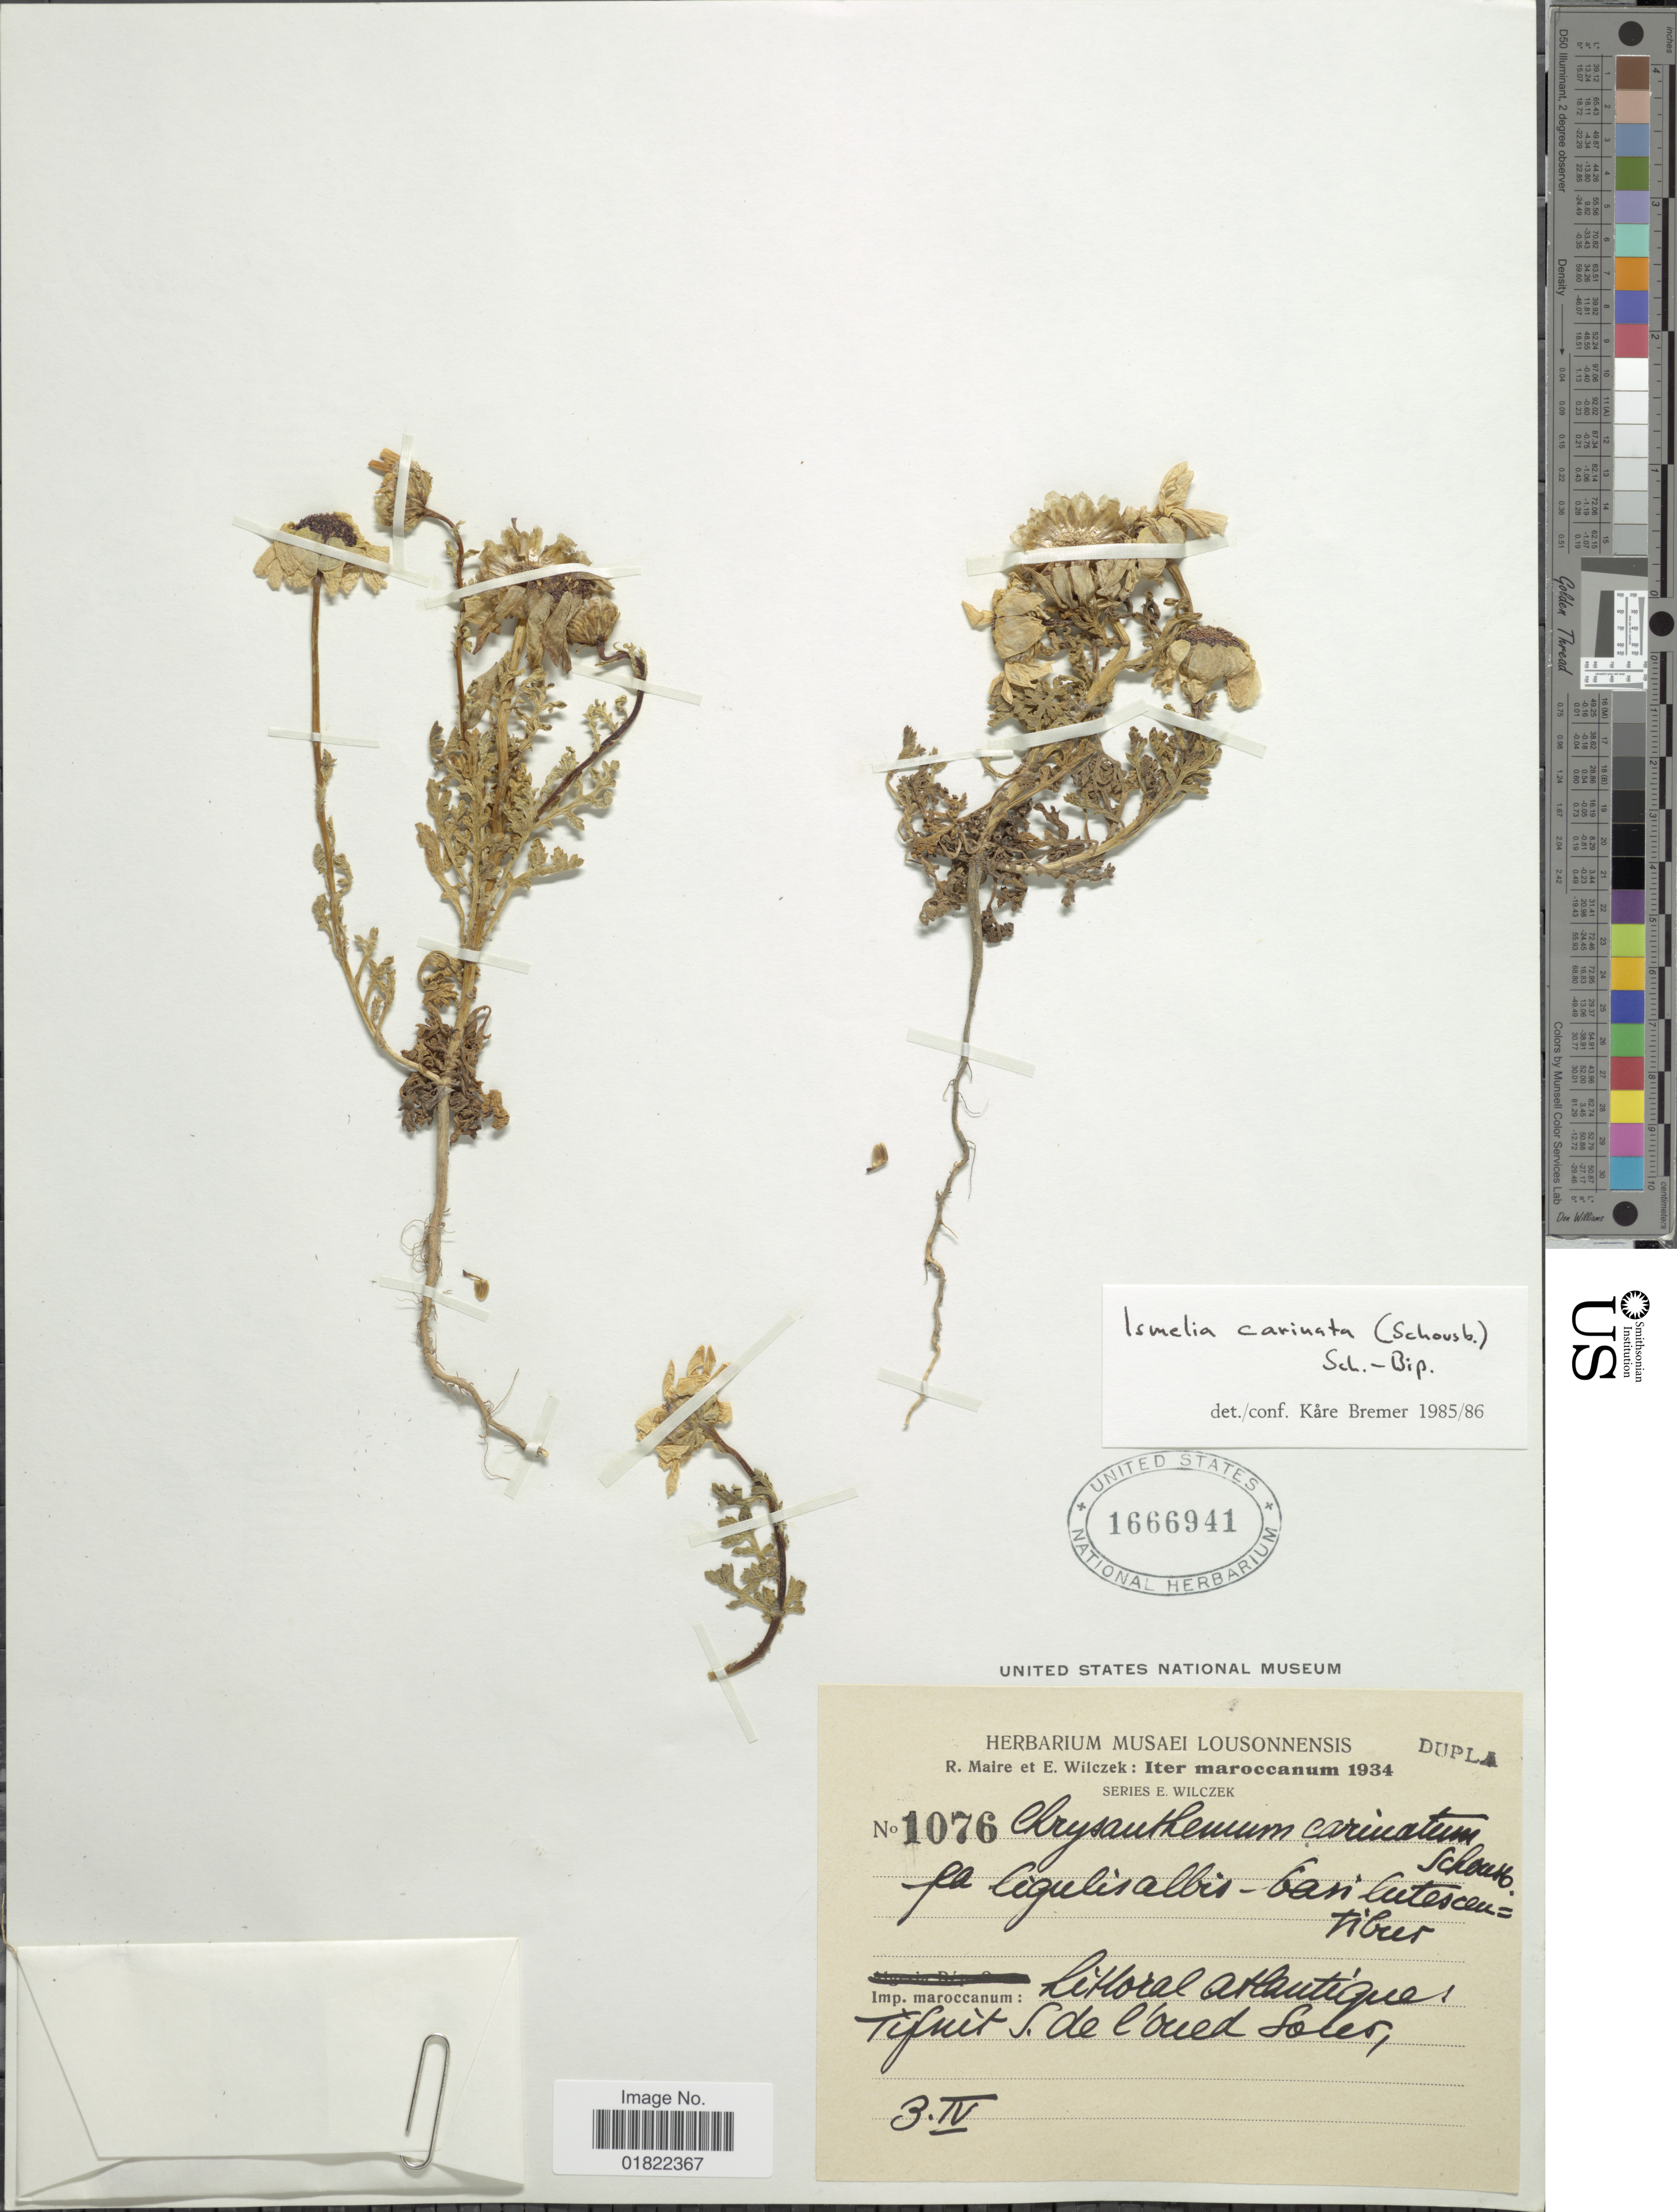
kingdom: Plantae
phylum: Tracheophyta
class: Magnoliopsida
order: Asterales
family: Asteraceae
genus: Ismelia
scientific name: Ismelia carinata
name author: (Schousb.) Sch. Bip.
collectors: R. C. Maire & E. Wilczek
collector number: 1076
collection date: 1934-04-03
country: Morocco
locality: Imp. maroccanum: Littoral atlantique Tifnit S. de l'oued Sour.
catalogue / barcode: US 1666941